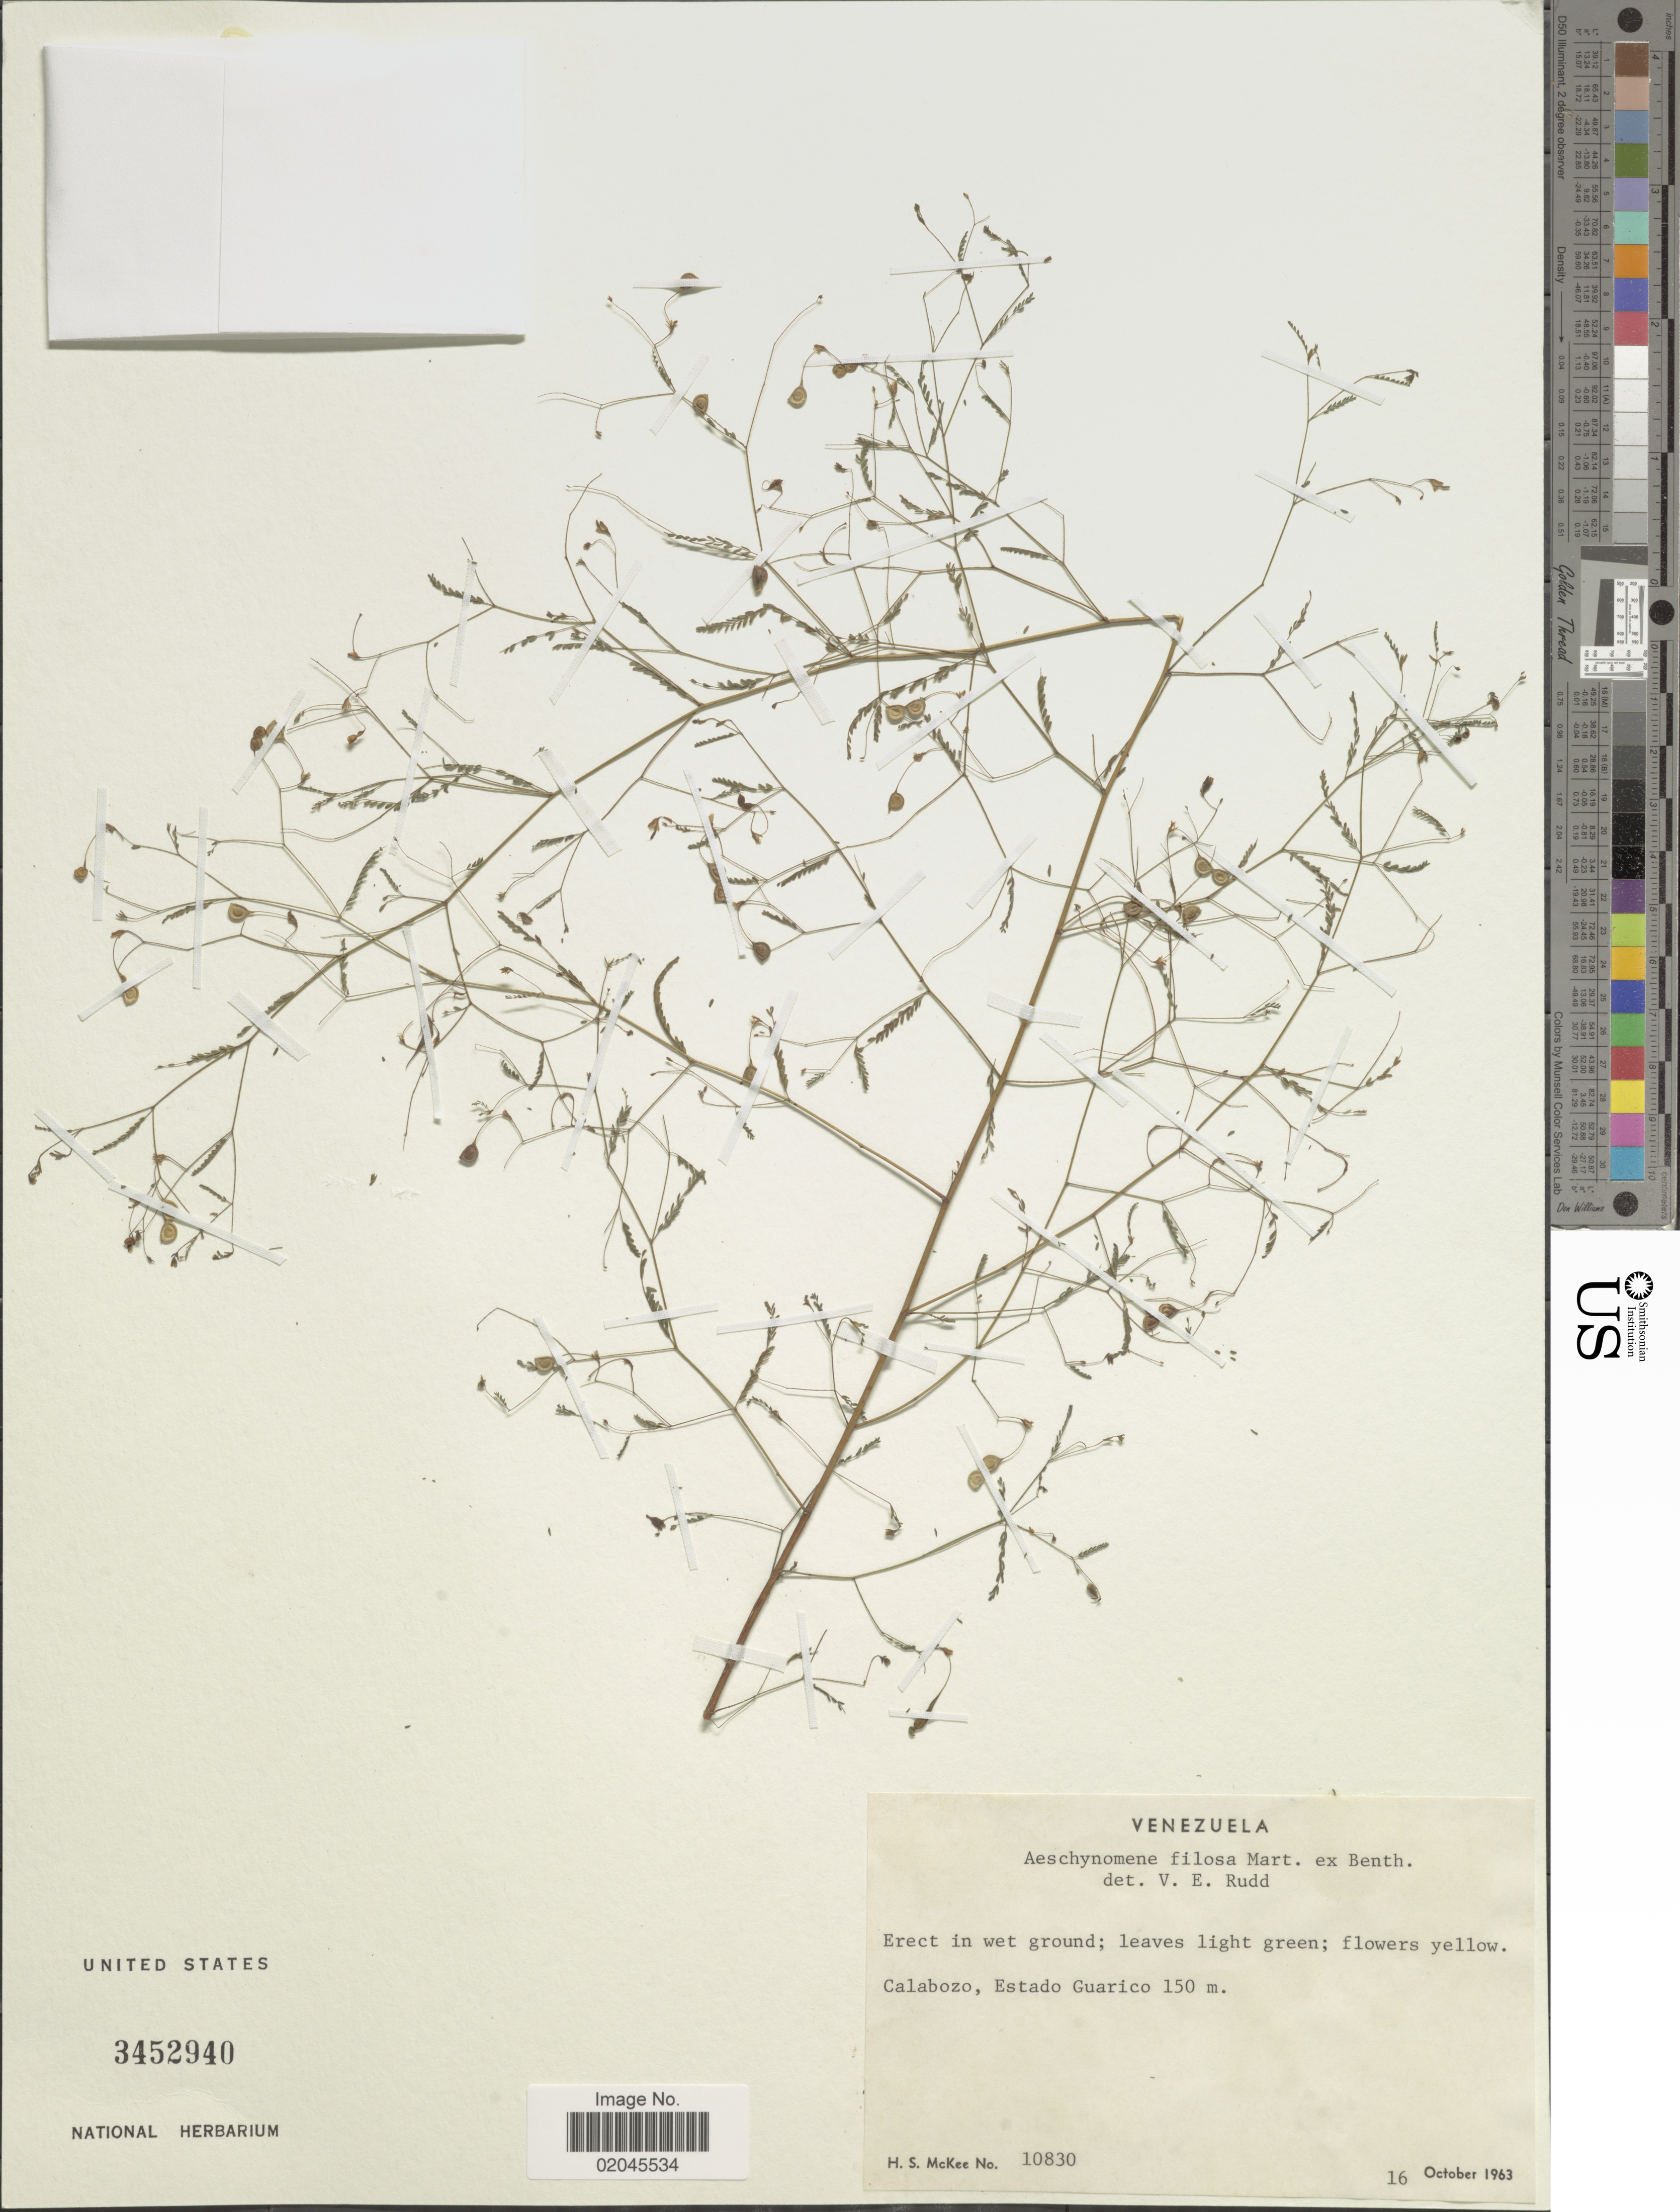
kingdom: Plantae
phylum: Tracheophyta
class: Magnoliopsida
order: Fabales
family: Fabaceae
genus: Aeschynomene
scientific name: Aeschynomene filosa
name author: Mart. ex Benth.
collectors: H. S. McKee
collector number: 10830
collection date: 1963-10-16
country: Venezuela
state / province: Guárico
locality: Calabozo.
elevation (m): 150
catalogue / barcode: US 3452940